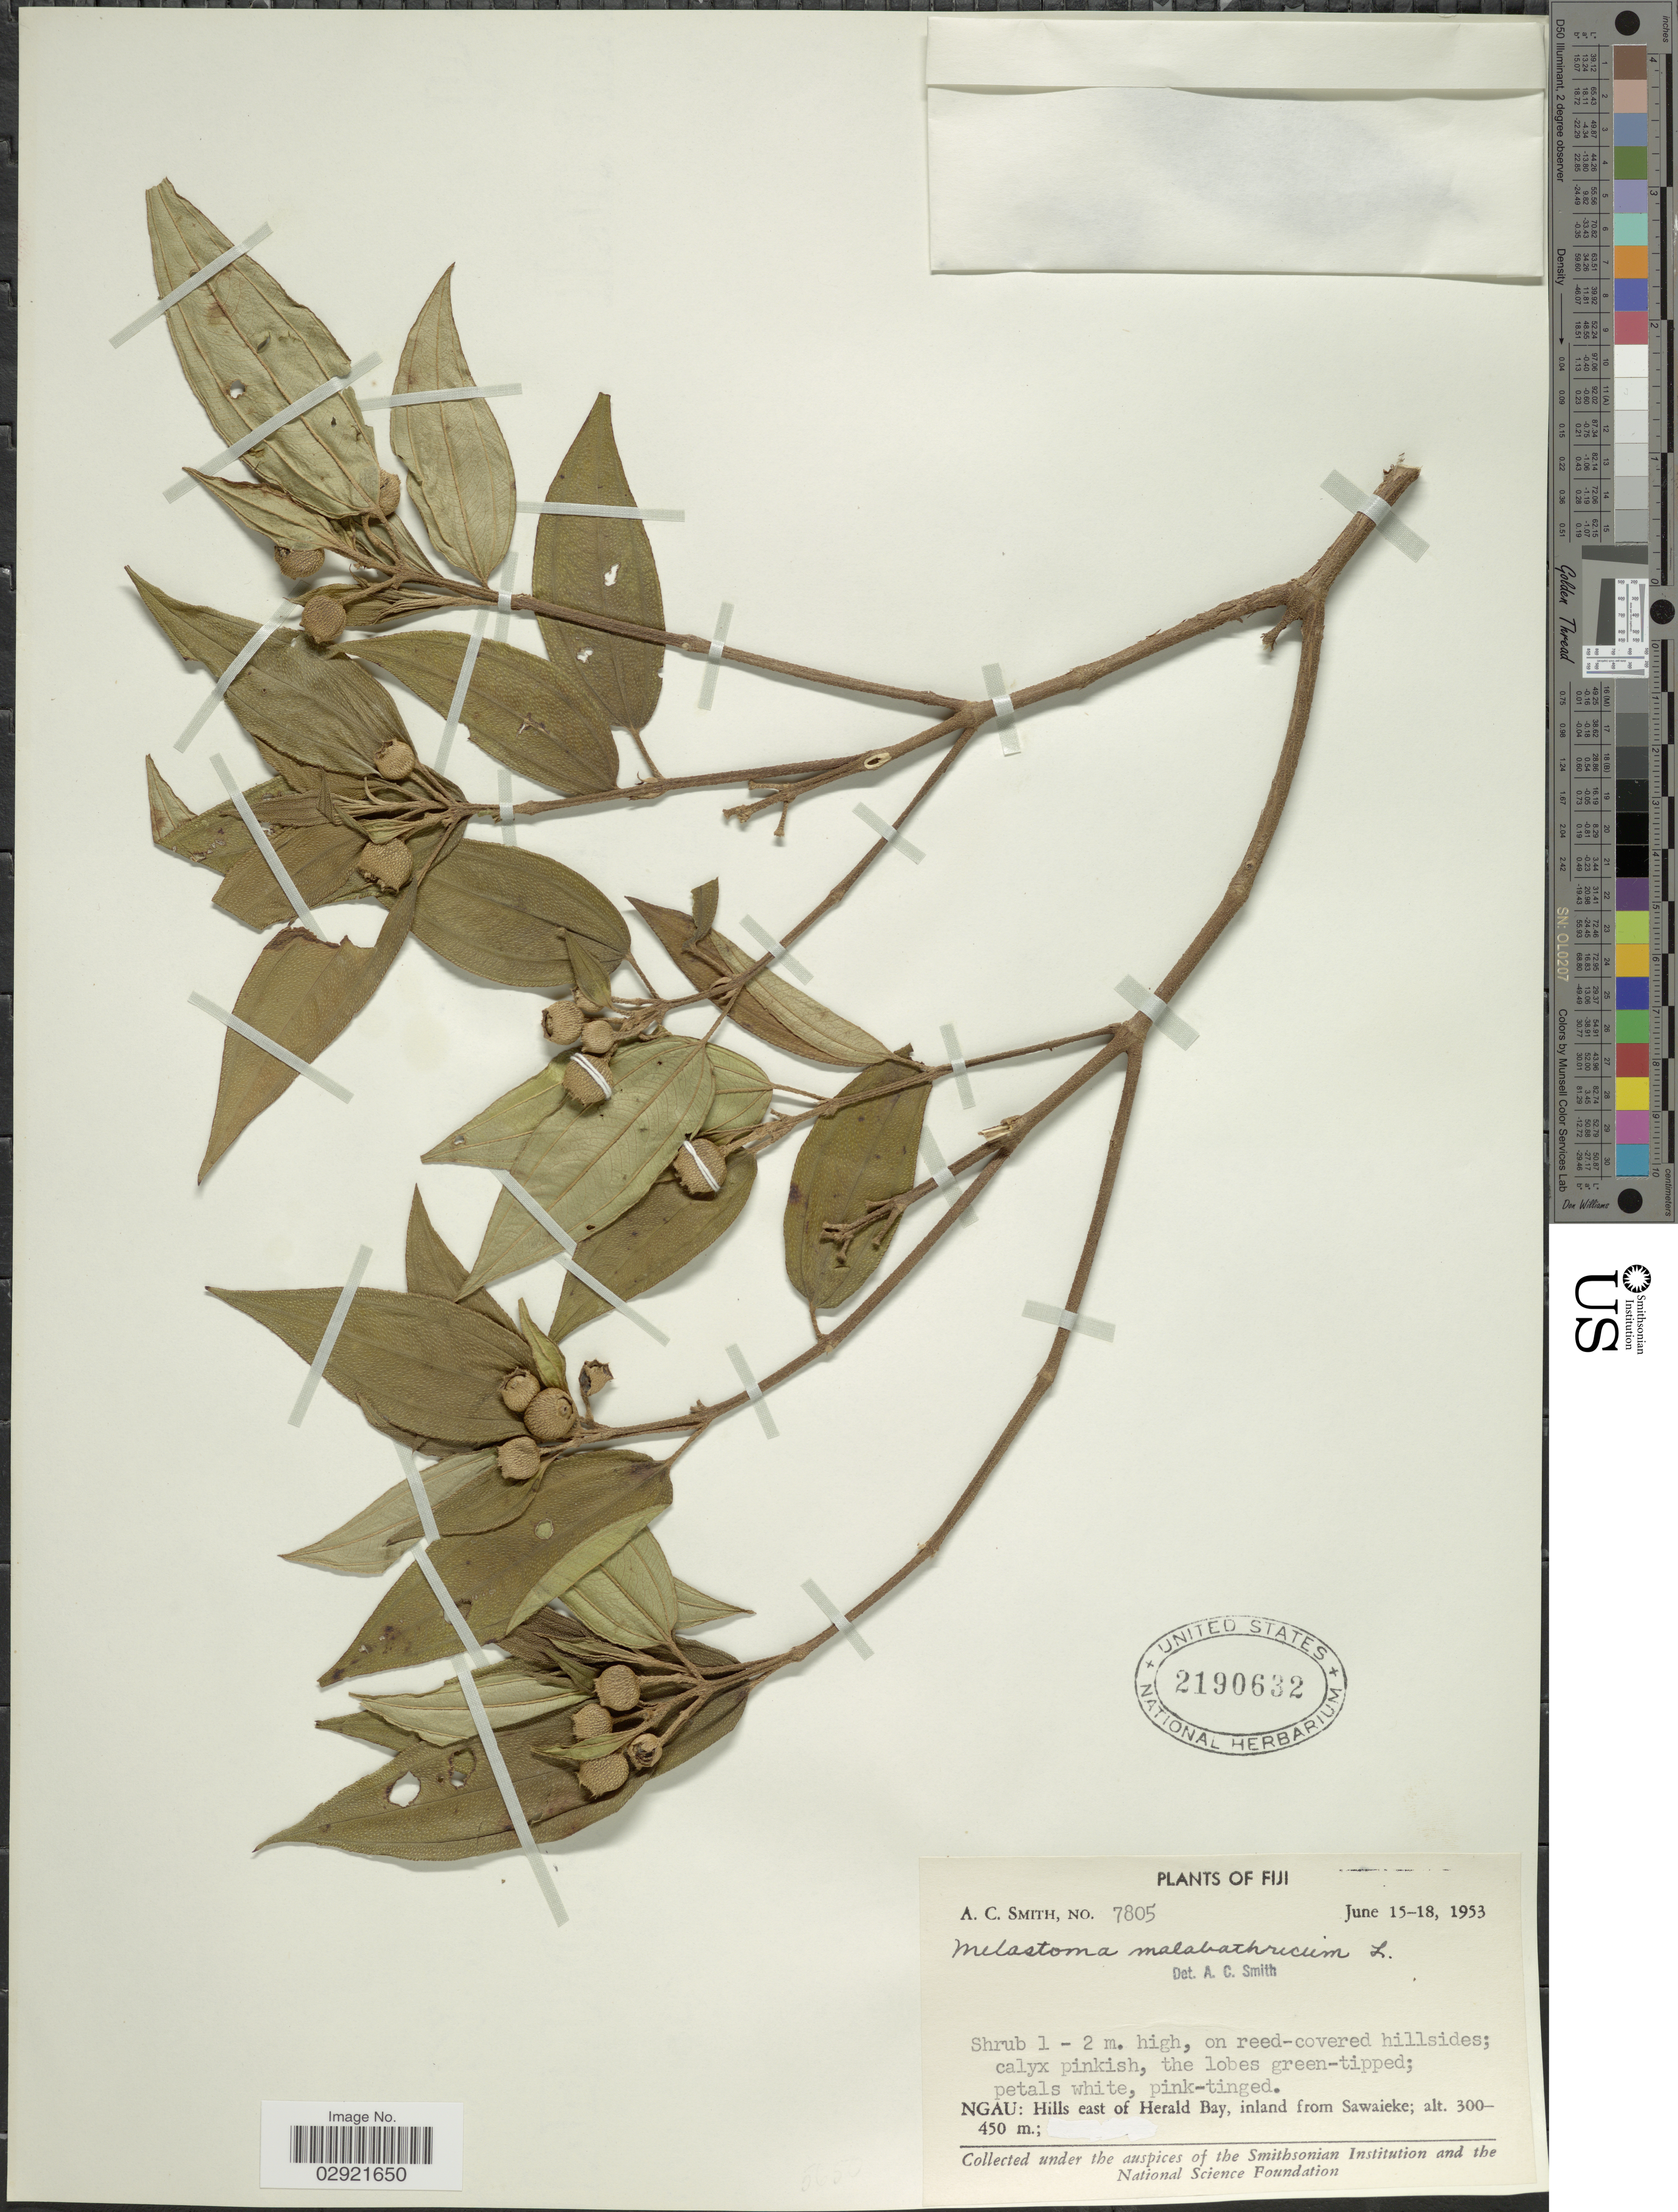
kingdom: Plantae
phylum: Tracheophyta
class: Magnoliopsida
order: Myrtales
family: Melastomataceae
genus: Melastoma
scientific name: Melastoma malabathricum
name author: L.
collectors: A. C. Smith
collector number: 7805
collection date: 1953-06-15/1953-06-18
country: Fiji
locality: Ngau: Hills east of Herald Bay, inland from Sawaieke.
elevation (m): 300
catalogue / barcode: US 2190632